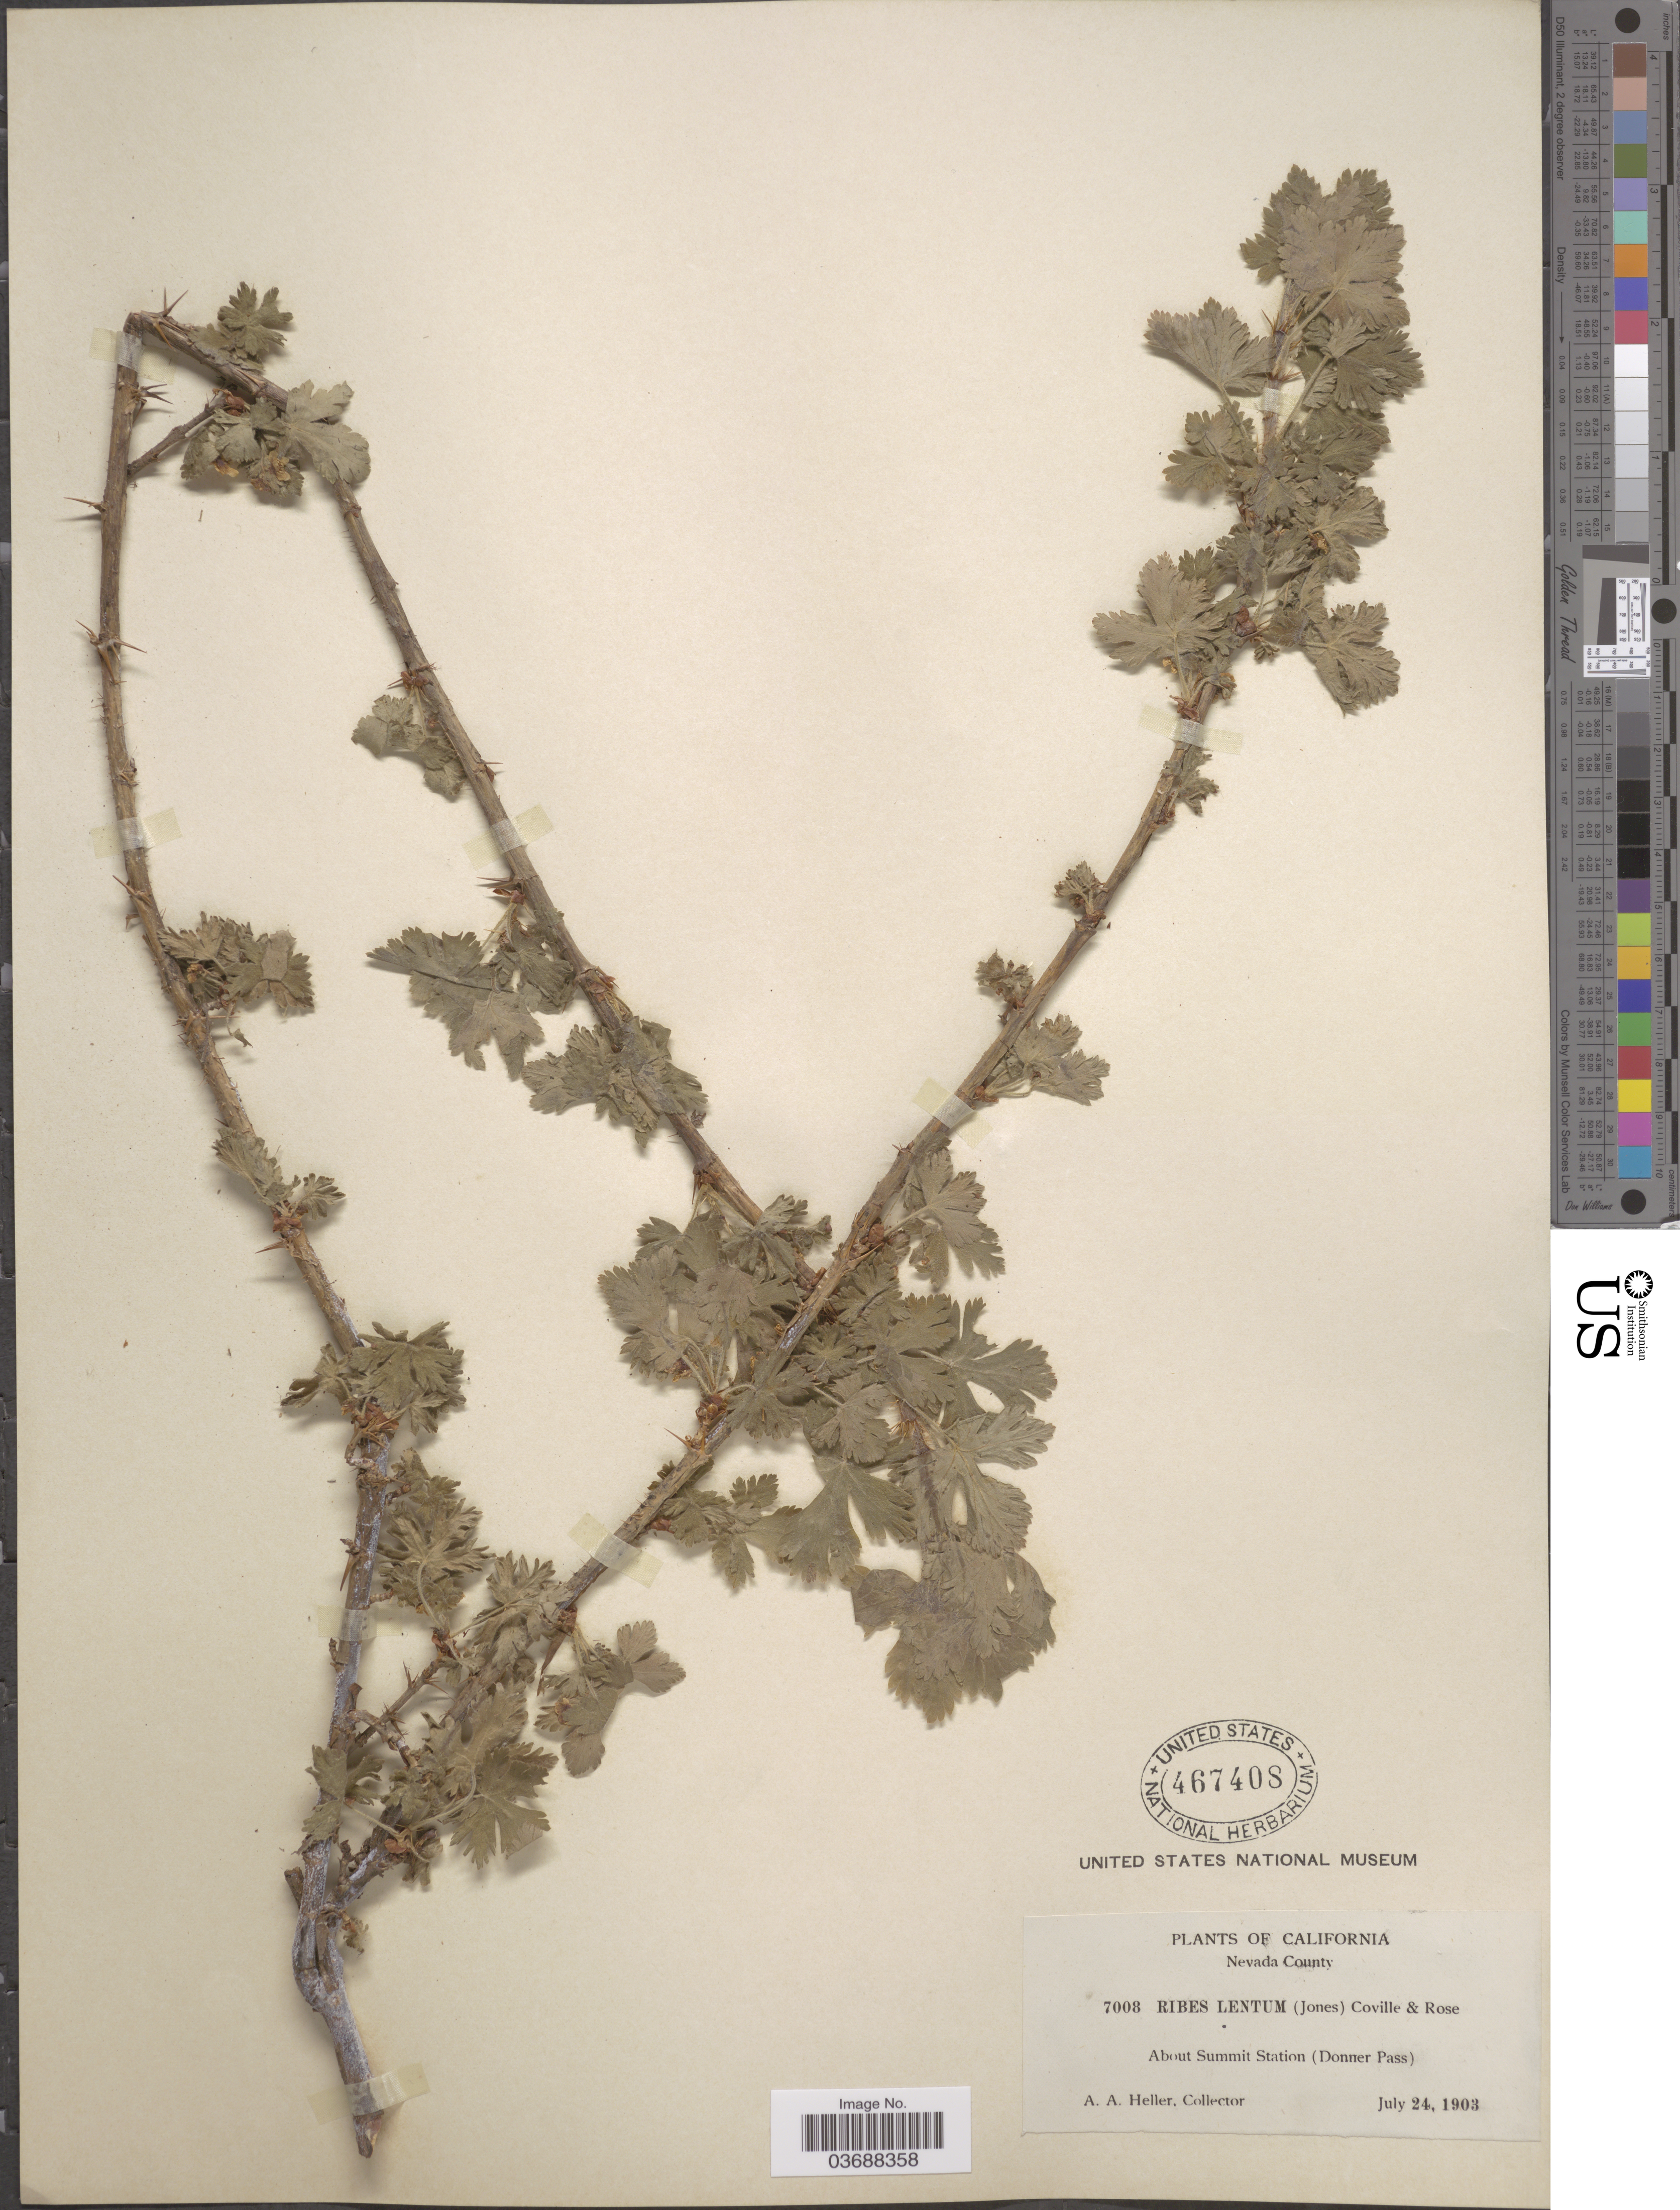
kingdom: Plantae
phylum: Tracheophyta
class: Magnoliopsida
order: Saxifragales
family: Grossulariaceae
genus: Ribes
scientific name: Ribes montigenum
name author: McClatchie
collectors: A. A. Heller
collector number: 7008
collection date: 1903-07-24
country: United States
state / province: California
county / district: Nevada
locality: Nevada County. About Summit Station (Donner Pass).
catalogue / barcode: US 467408